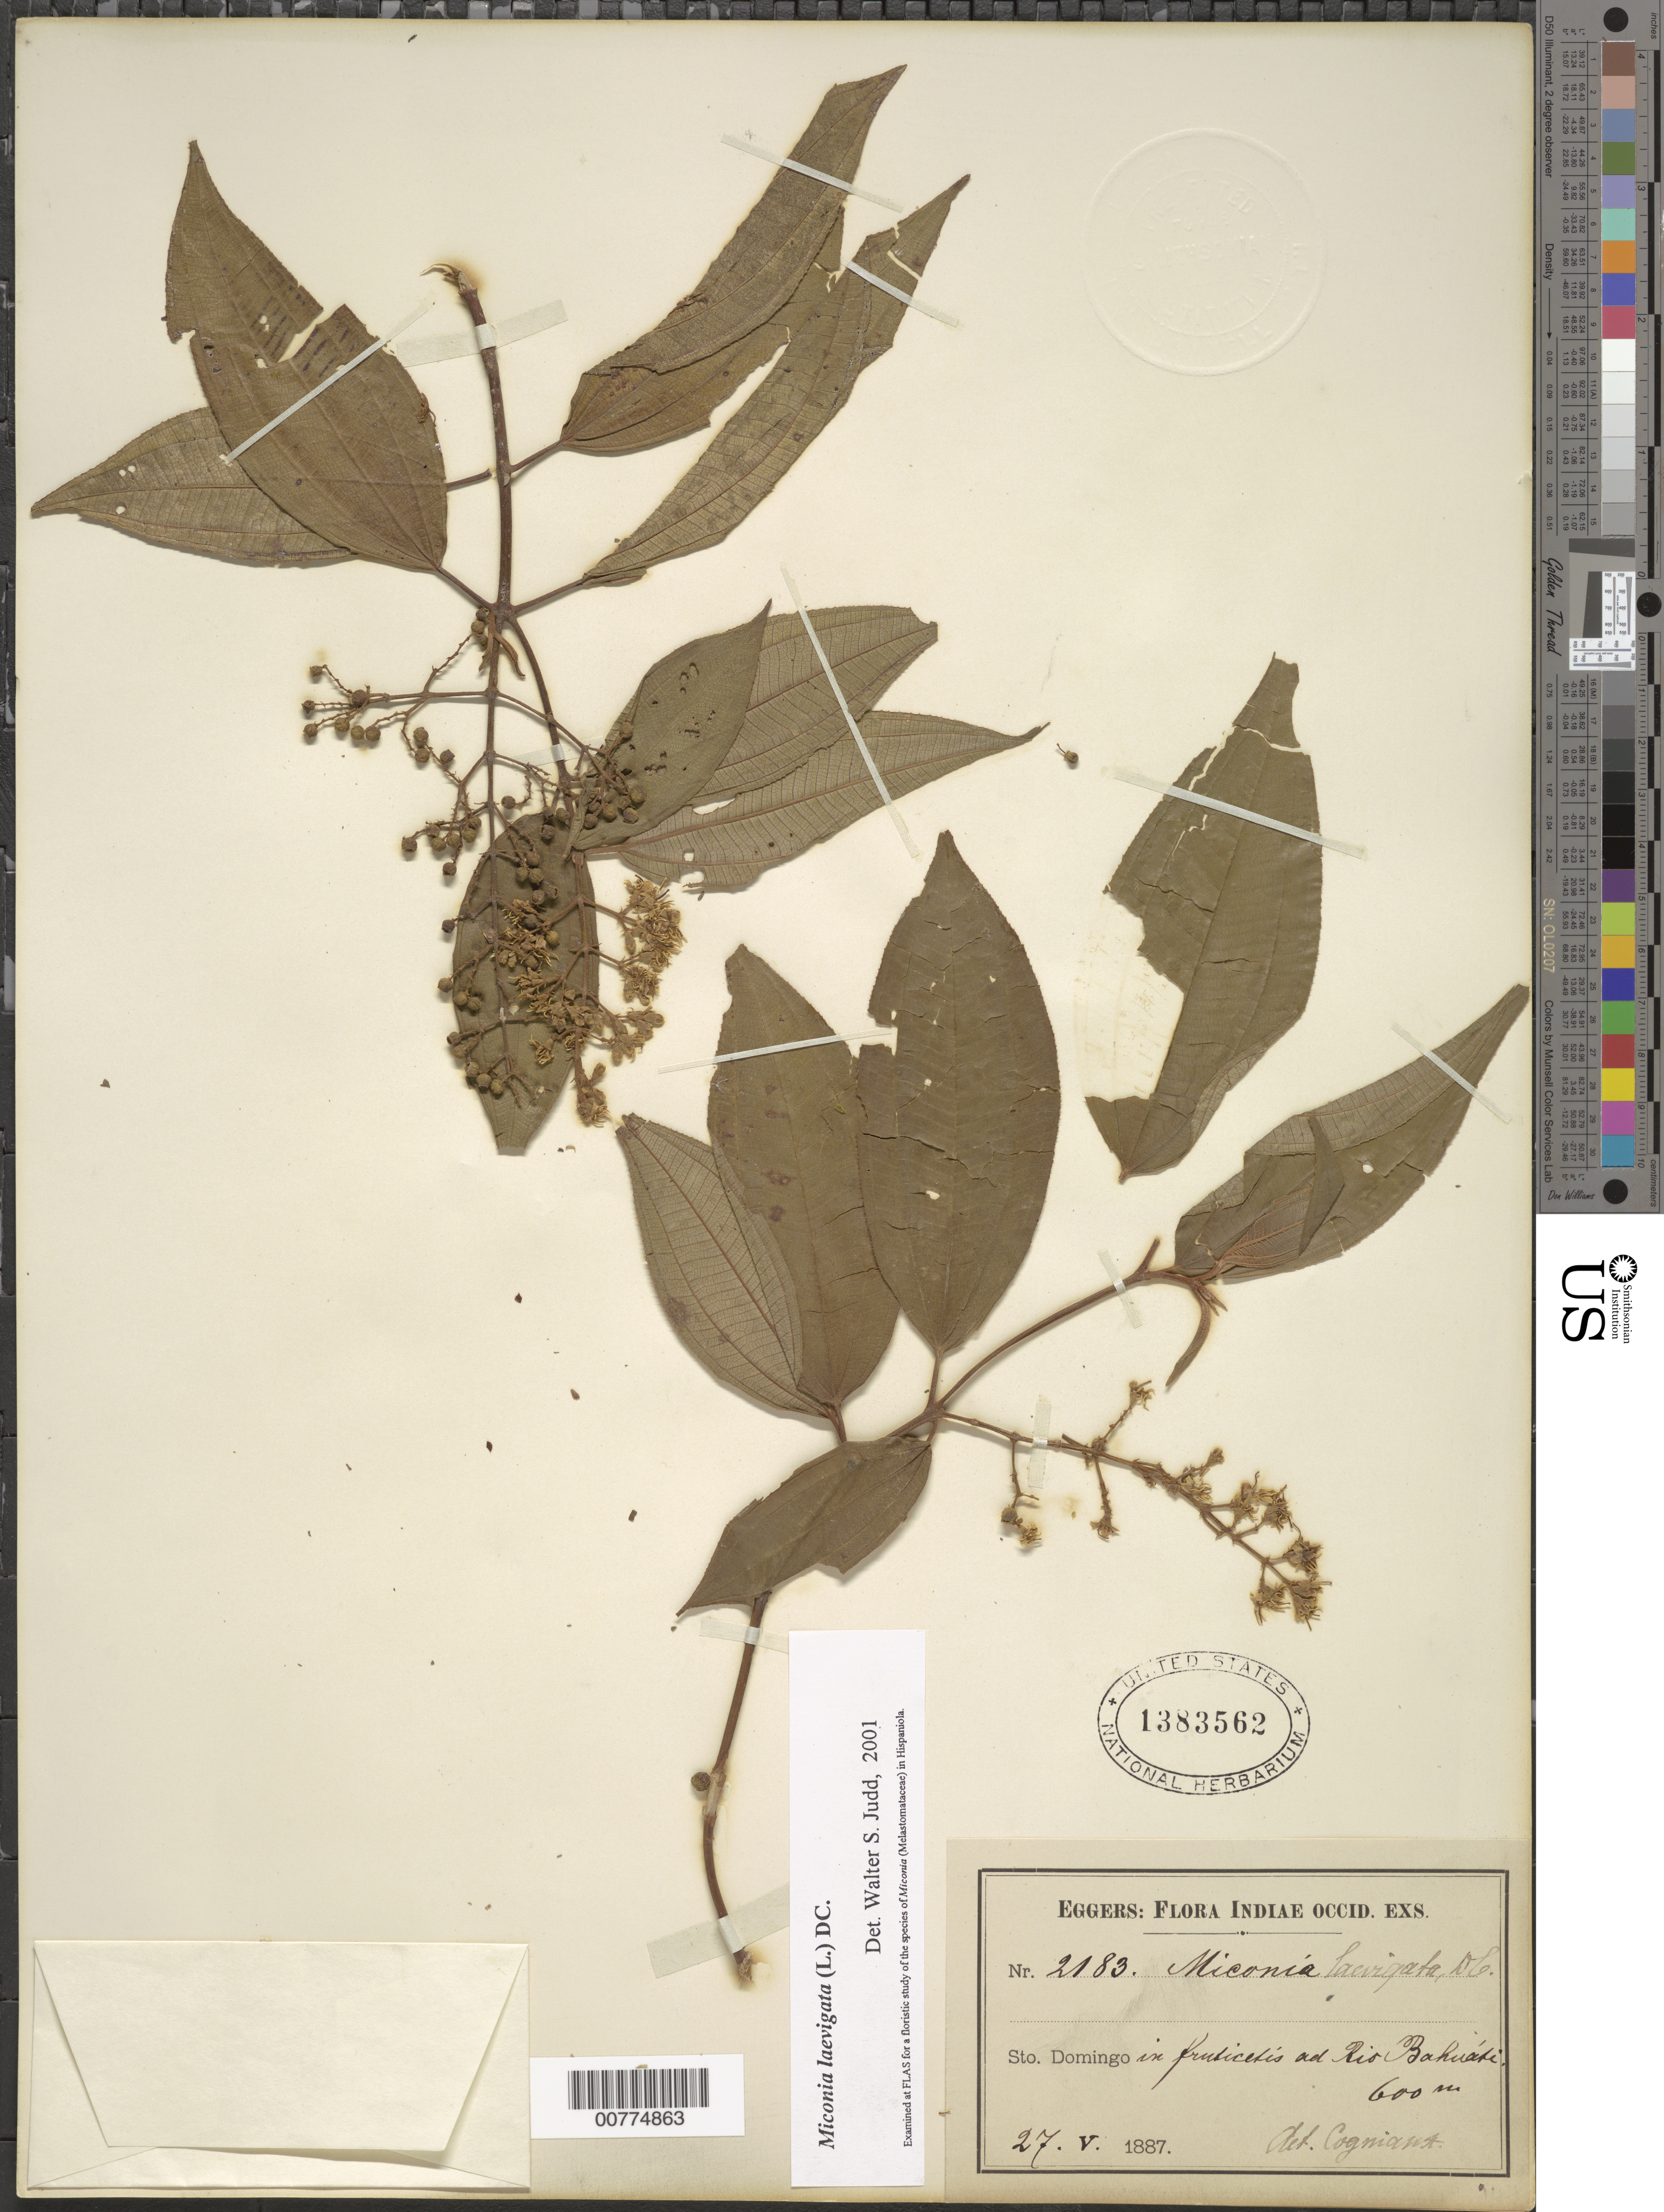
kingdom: Plantae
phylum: Tracheophyta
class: Magnoliopsida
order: Myrtales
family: Melastomataceae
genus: Miconia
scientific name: Miconia laevigata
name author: (L.) D. Don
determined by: Judd, Walter S.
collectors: H. F. A. von Eggers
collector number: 2183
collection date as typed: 27 May 1887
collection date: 1887-05-27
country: Dominican Republic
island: Hispaniola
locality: "Bahuáti" River.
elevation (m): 600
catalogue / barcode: US 1383562